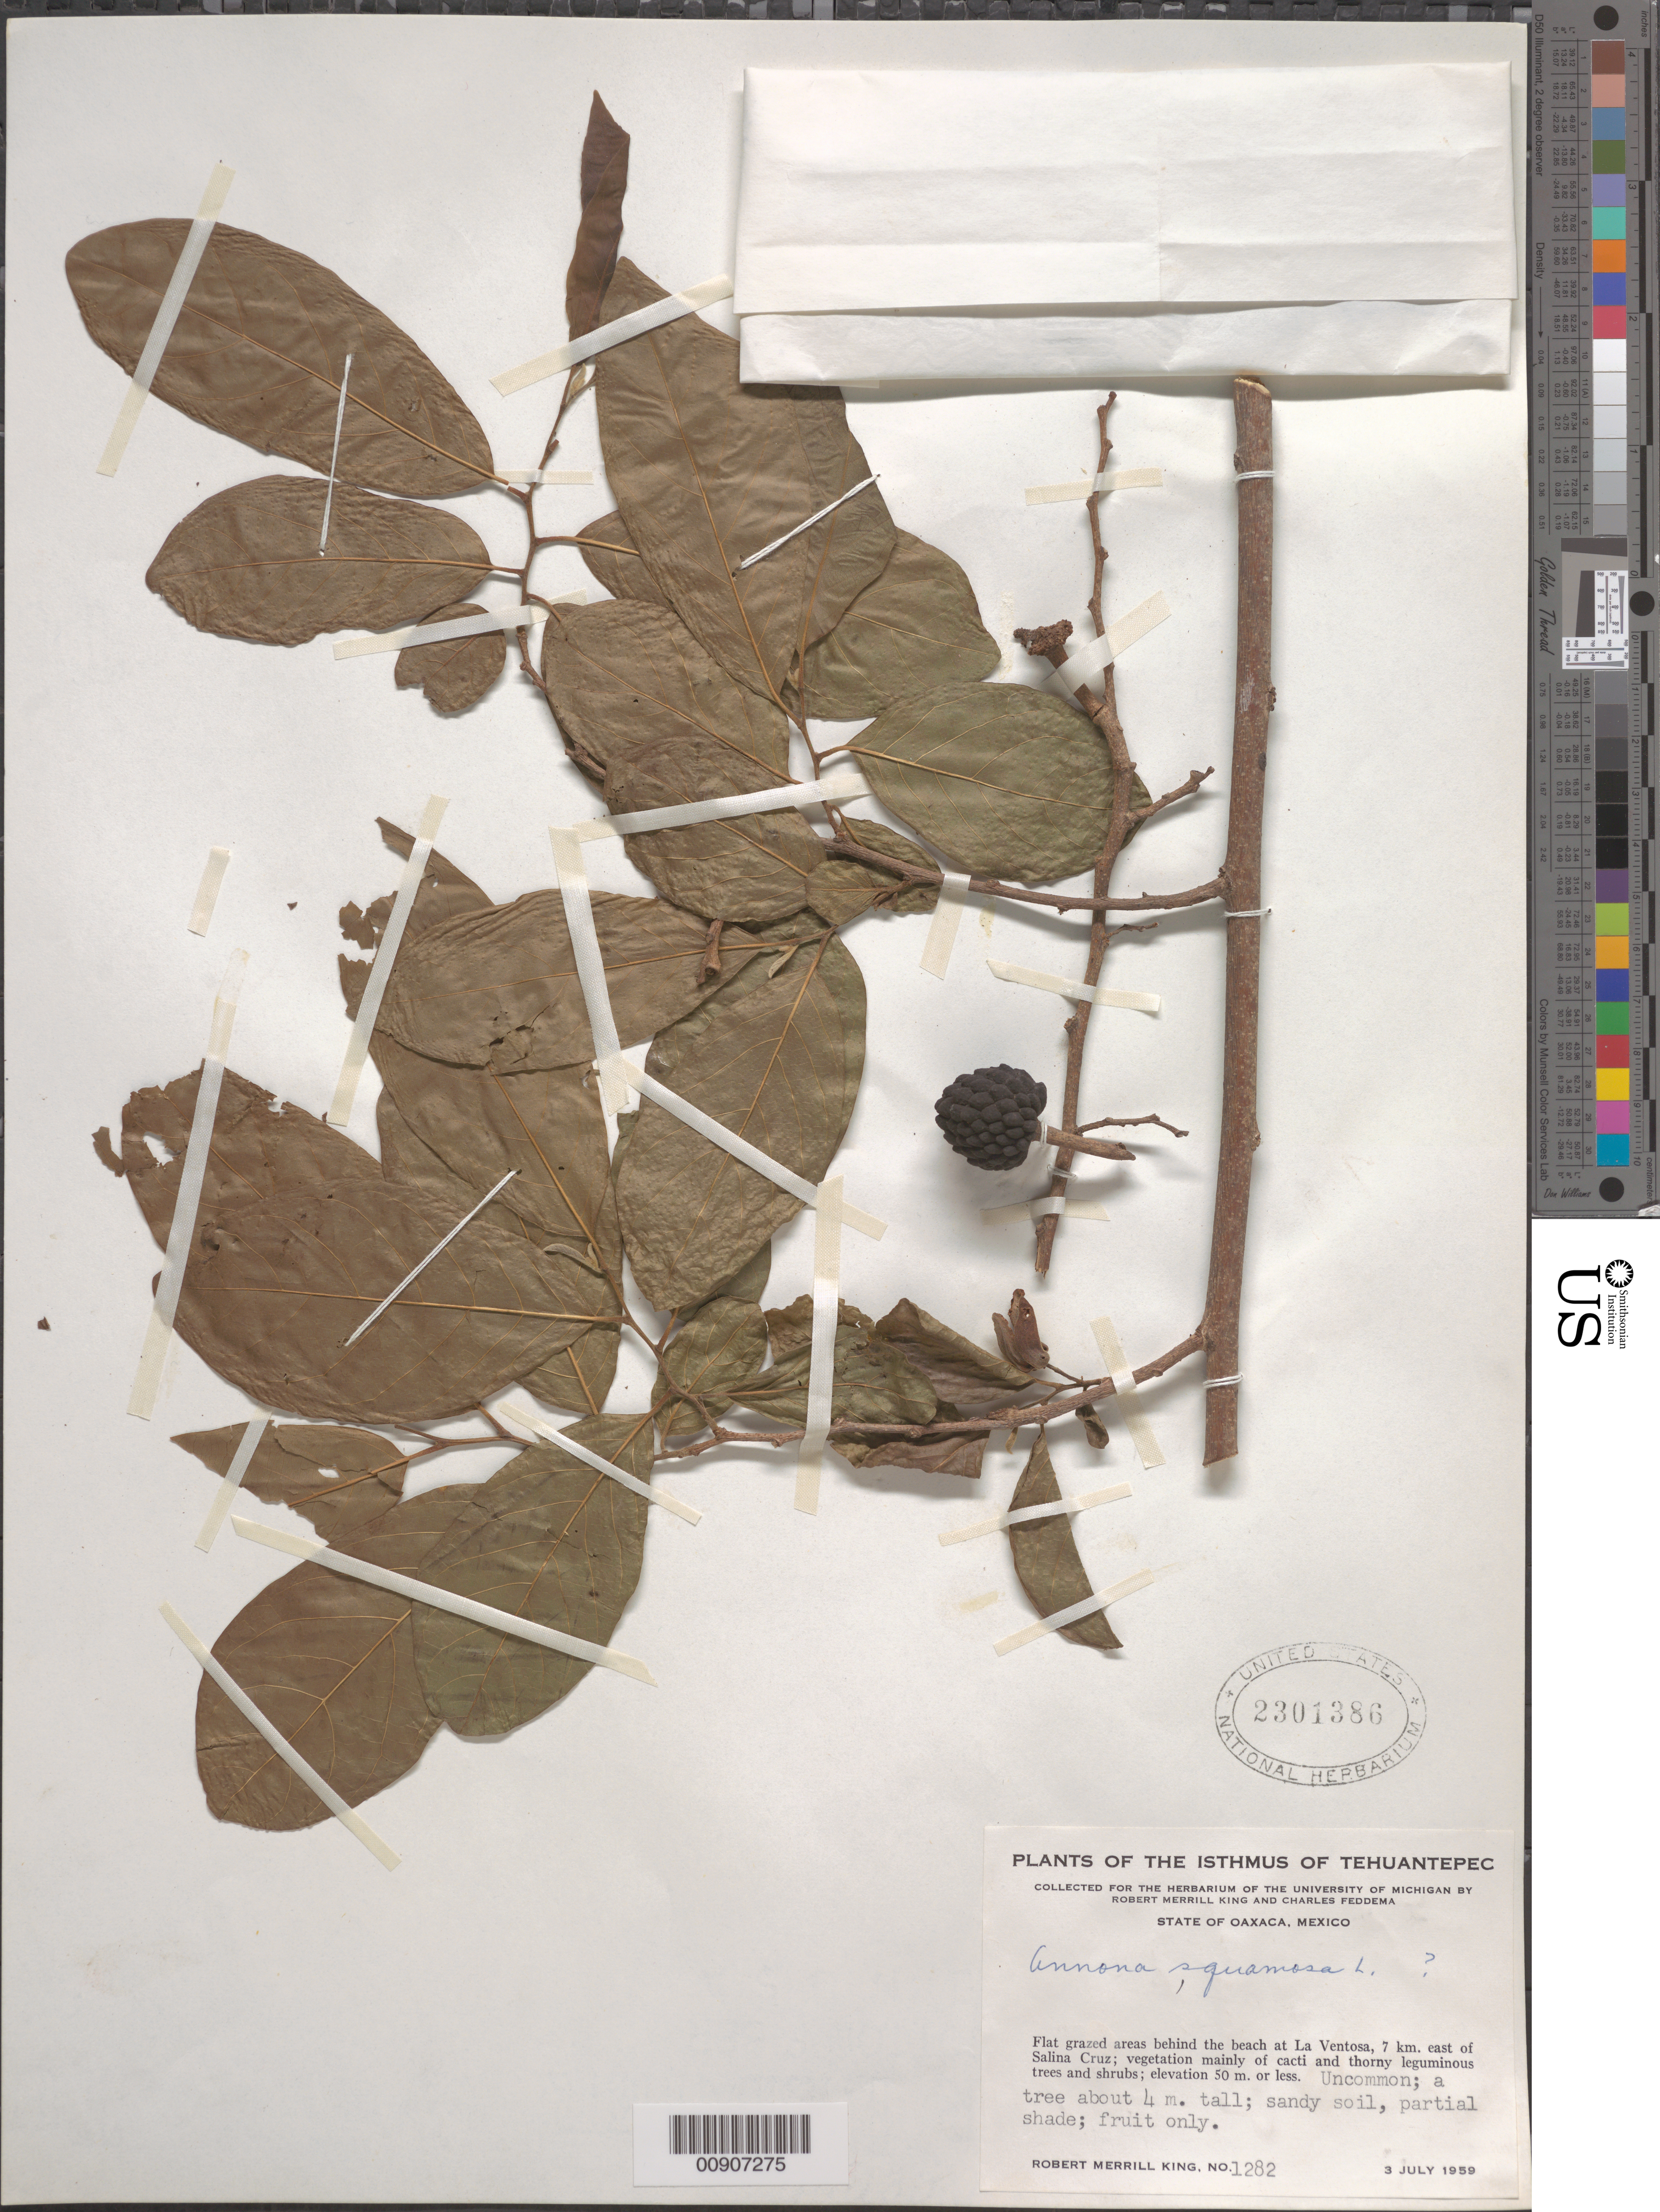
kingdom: Plantae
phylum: Tracheophyta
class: Magnoliopsida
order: Magnoliales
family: Annonaceae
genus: Annona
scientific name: Annona squamosa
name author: L.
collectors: R. M. King & C. Feddema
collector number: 1282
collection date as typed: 03 Jul 1959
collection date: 1959-07-03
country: Mexico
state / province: Oaxaca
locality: At La Ventosa, 7 km. east of Salina Cruz.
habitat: Flat grazed areas behind beach; sandy soil, in partial shade. Vegetation mainly of cacti and thorny leguminous trees & shrubs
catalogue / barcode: US 2301386